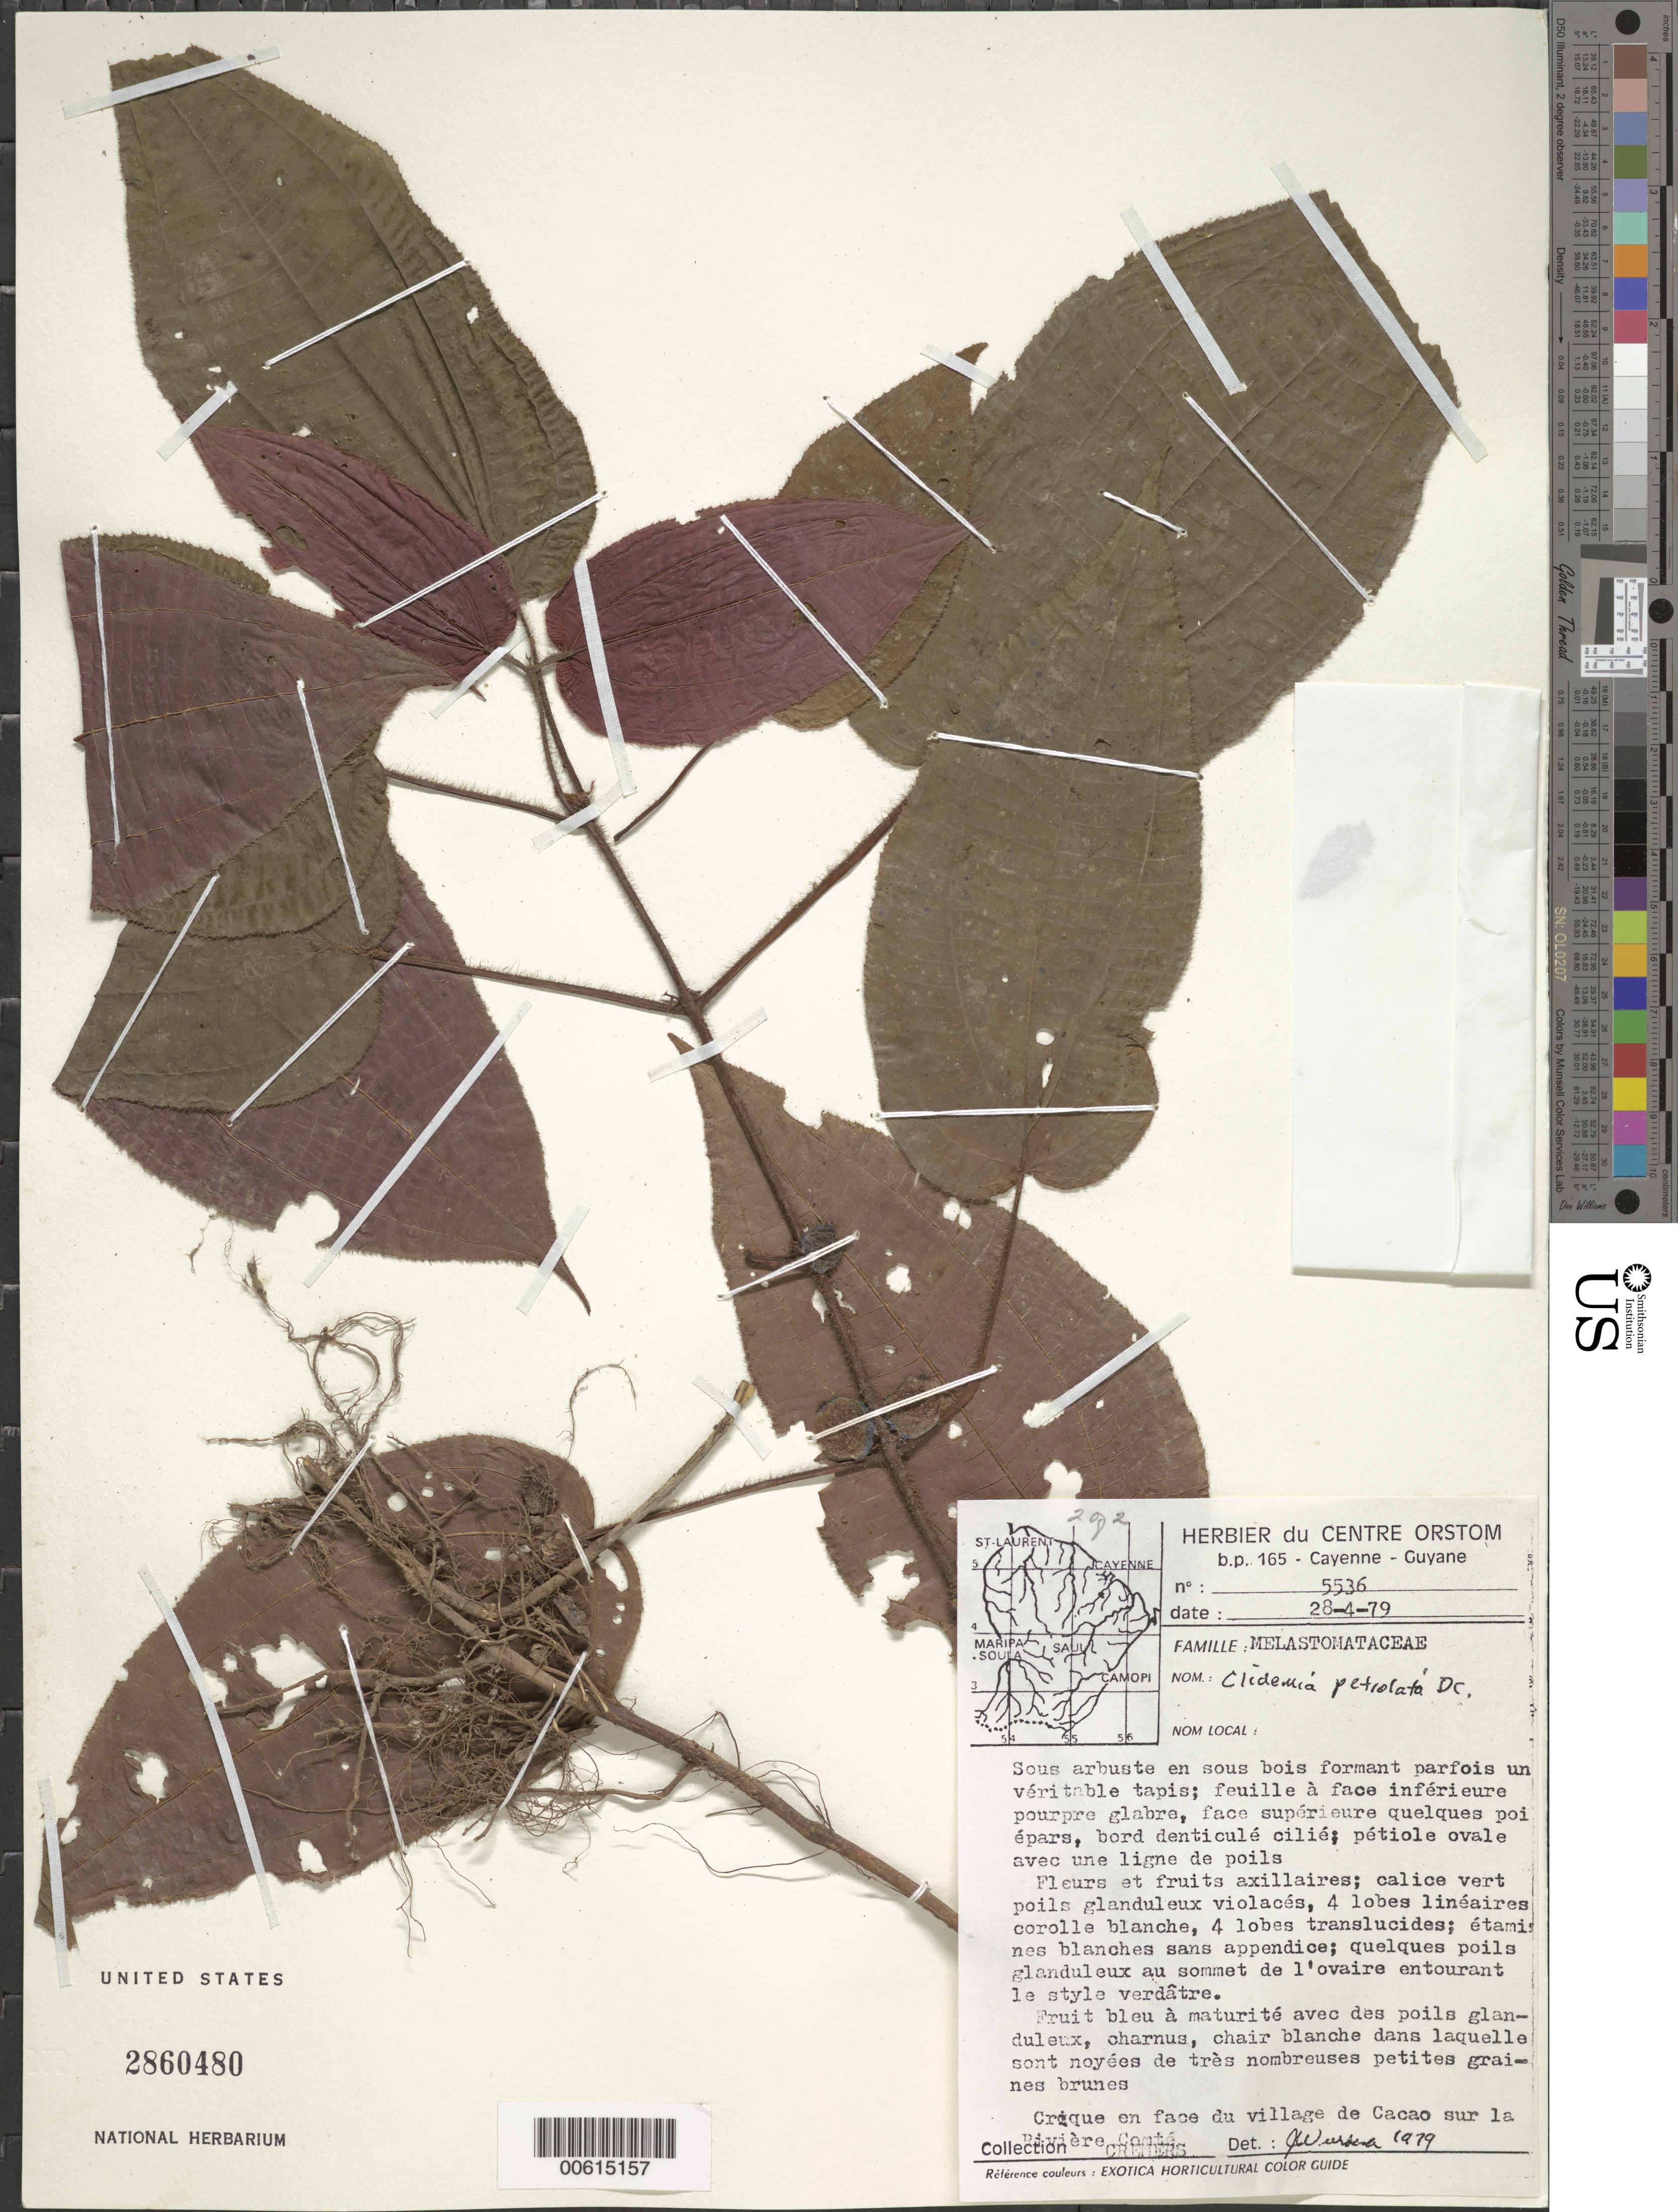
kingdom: Plantae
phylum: Tracheophyta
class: Magnoliopsida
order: Myrtales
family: Melastomataceae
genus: Clidemia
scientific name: Clidemia petiolata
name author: DC.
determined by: Wurdack, John J., (US), US (UNITED STATES)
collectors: G. Cremers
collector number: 5536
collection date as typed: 28-Apr-79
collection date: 1979-04-28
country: French Guiana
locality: Cacao Village, sur la Rivière Comté; crique en face de village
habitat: Sous bois formant parfois un veritable tapis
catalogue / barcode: US 2860480